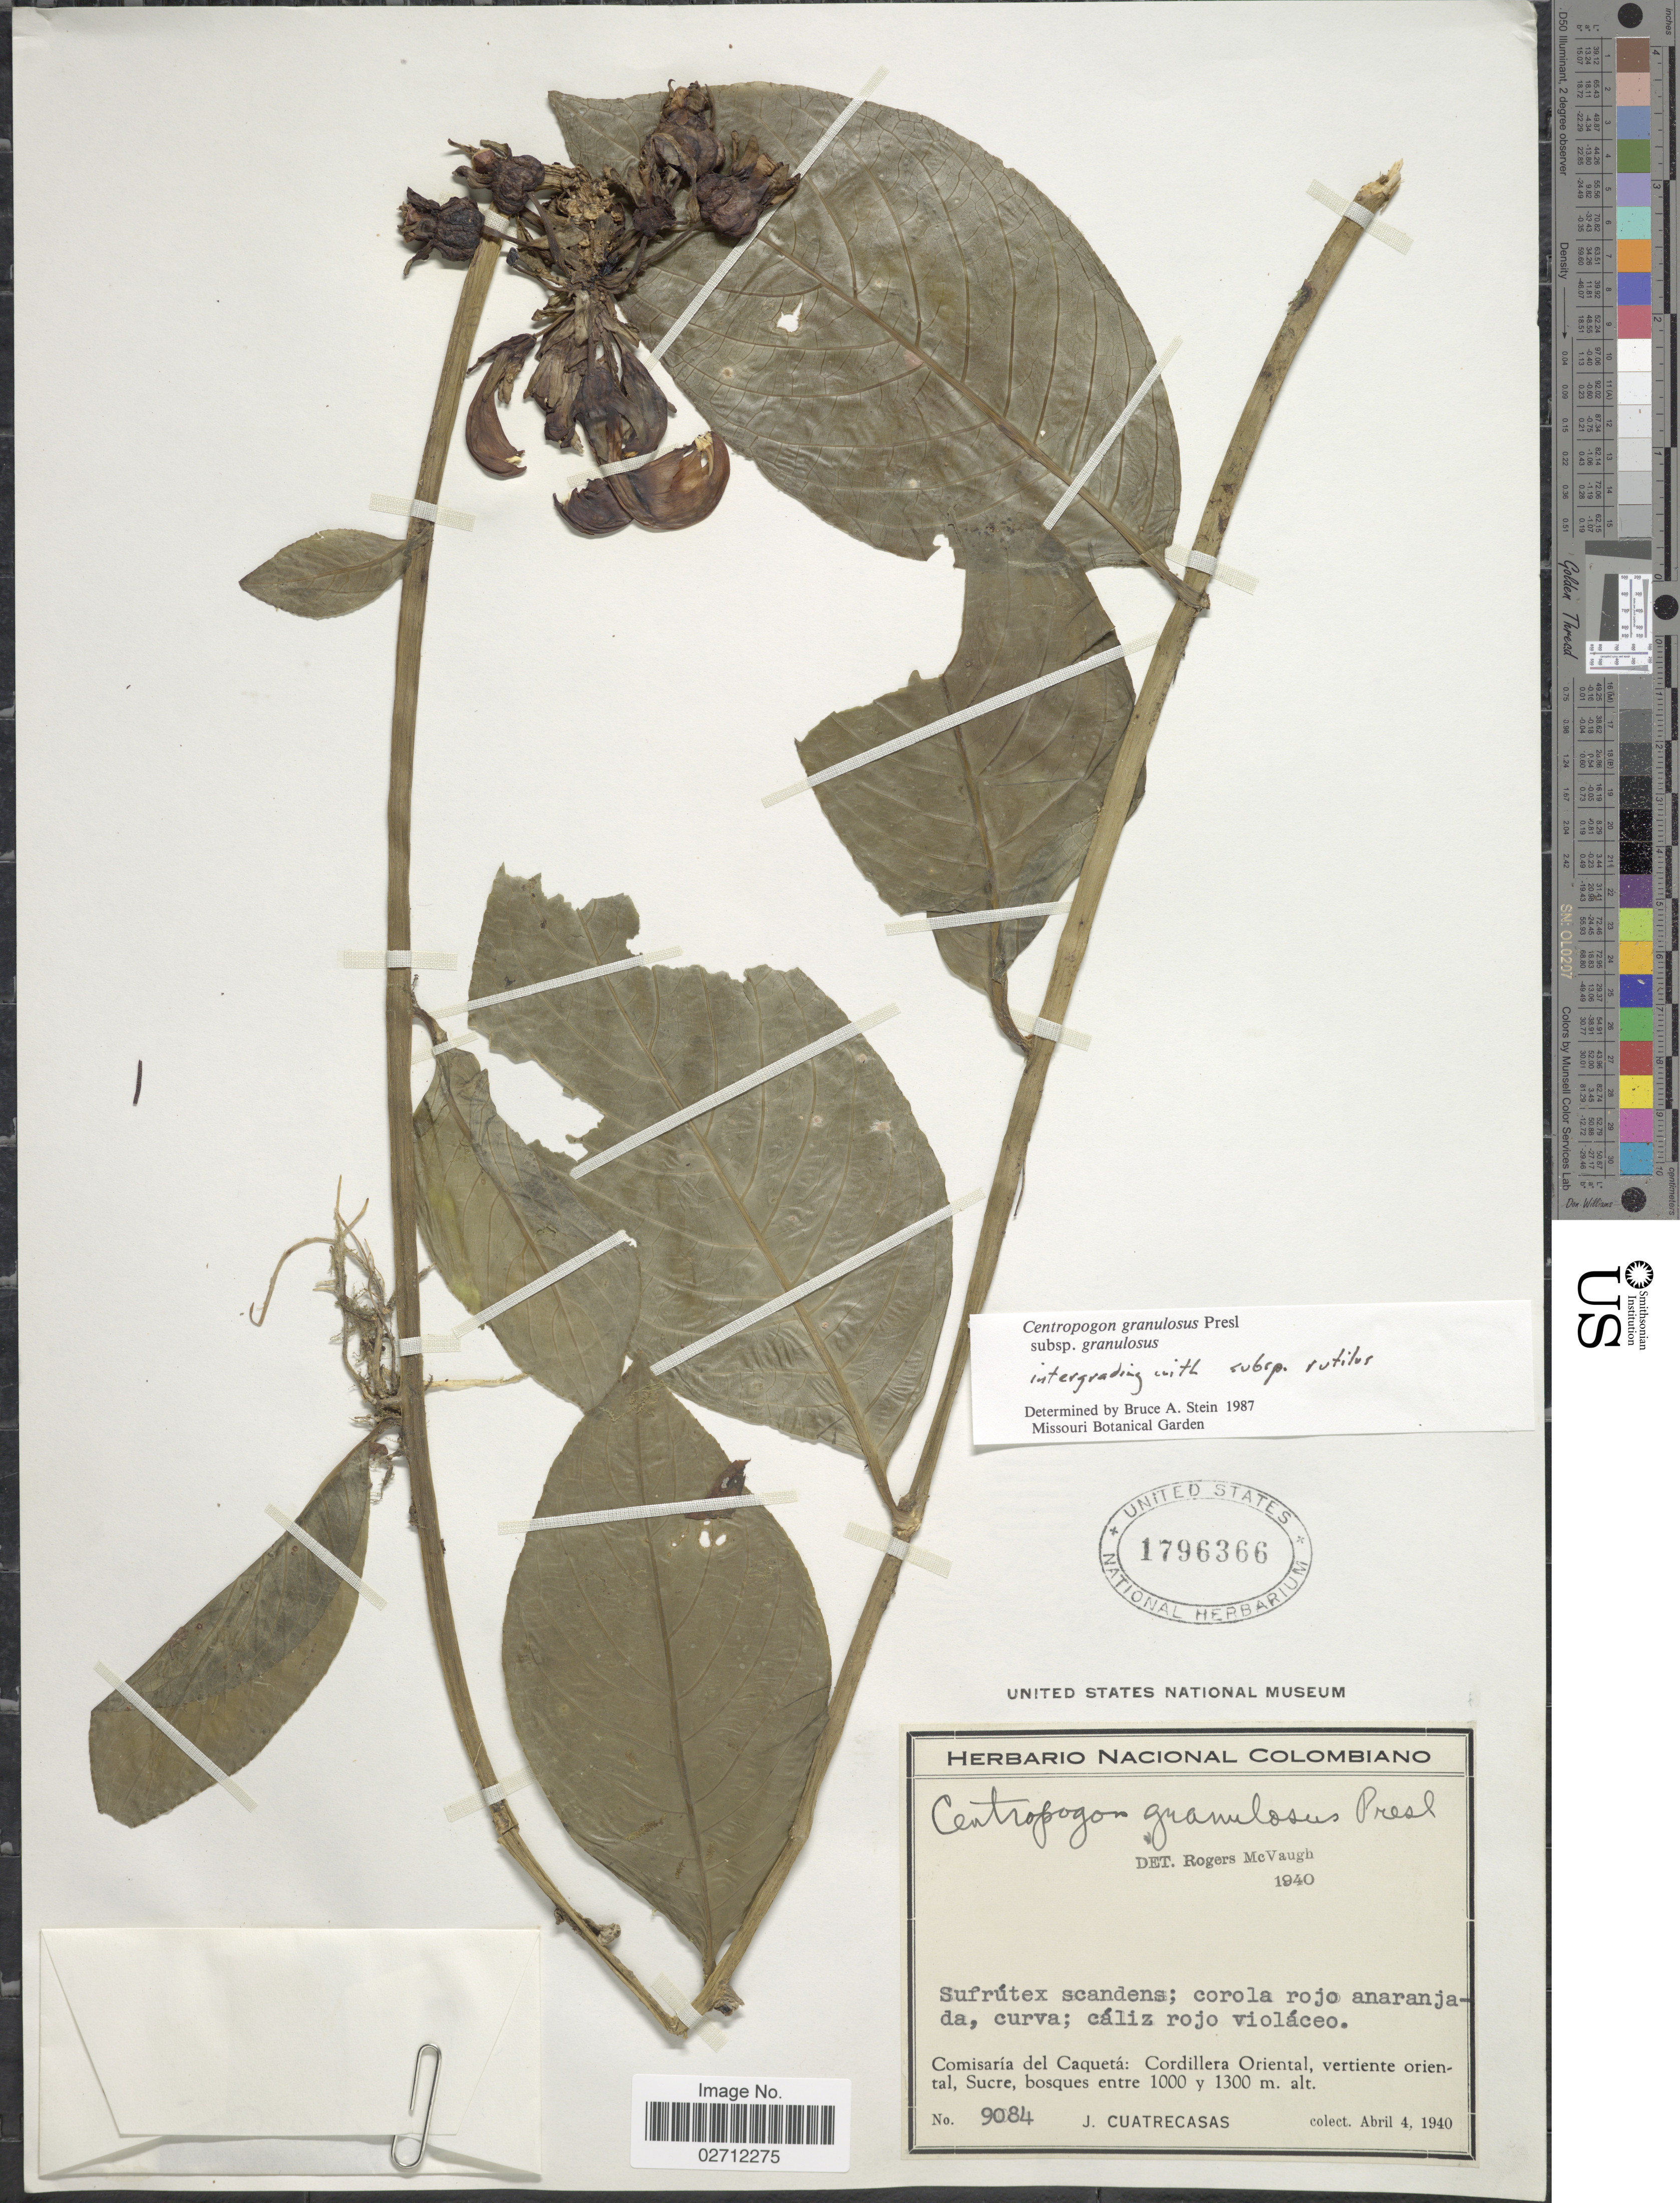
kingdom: Plantae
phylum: Tracheophyta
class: Magnoliopsida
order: Asterales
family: Campanulaceae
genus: Centropogon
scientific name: Centropogon granulosus subsp. granulosus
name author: C. Presl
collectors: J. Cuatrecasas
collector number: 9084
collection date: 1940-04-04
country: Colombia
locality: Comisaria del Caqueta: Cordillera Oriental, vertiente oriental, Sucre.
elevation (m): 1000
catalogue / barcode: US 1796366